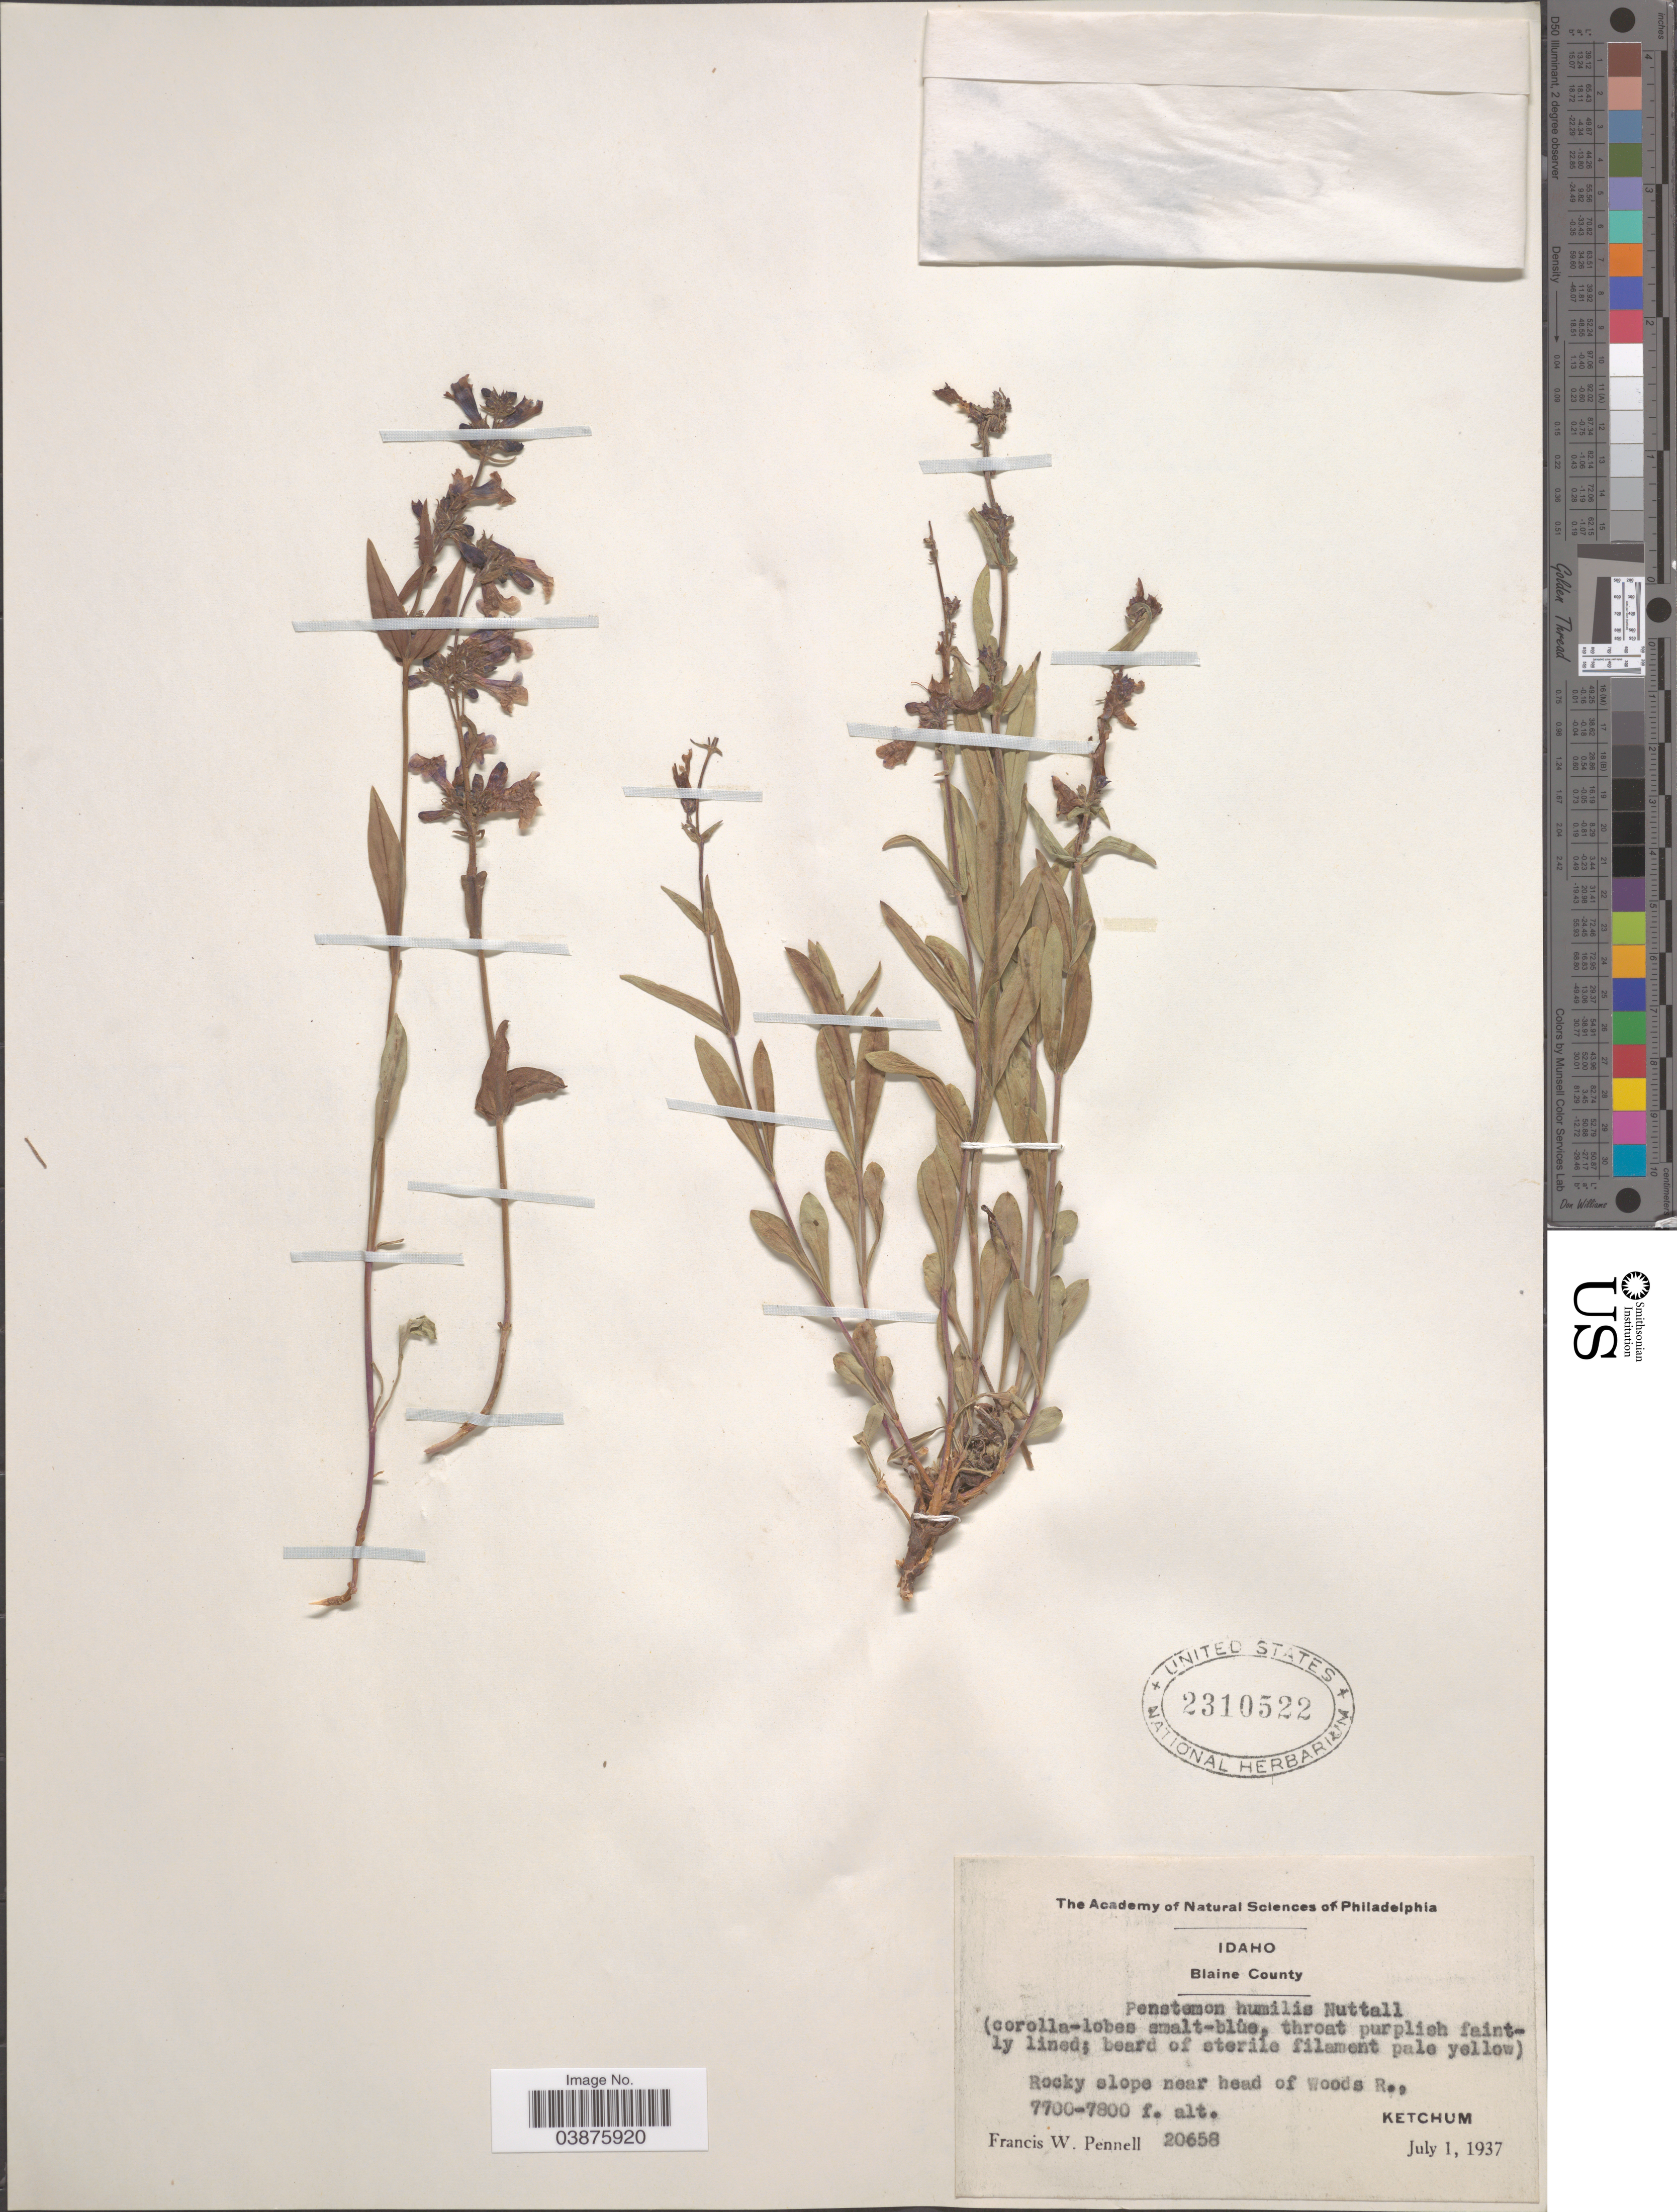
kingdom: Plantae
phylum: Tracheophyta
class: Magnoliopsida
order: Lamiales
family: Plantaginaceae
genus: Penstemon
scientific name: Penstemon humilis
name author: Nutt. ex A. Gray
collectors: F. W. Pennell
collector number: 20658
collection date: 1937-07-01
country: United States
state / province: Idaho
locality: Blaine County. Near head of Woods R., Ketchum.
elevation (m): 2347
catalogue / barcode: US 2310522